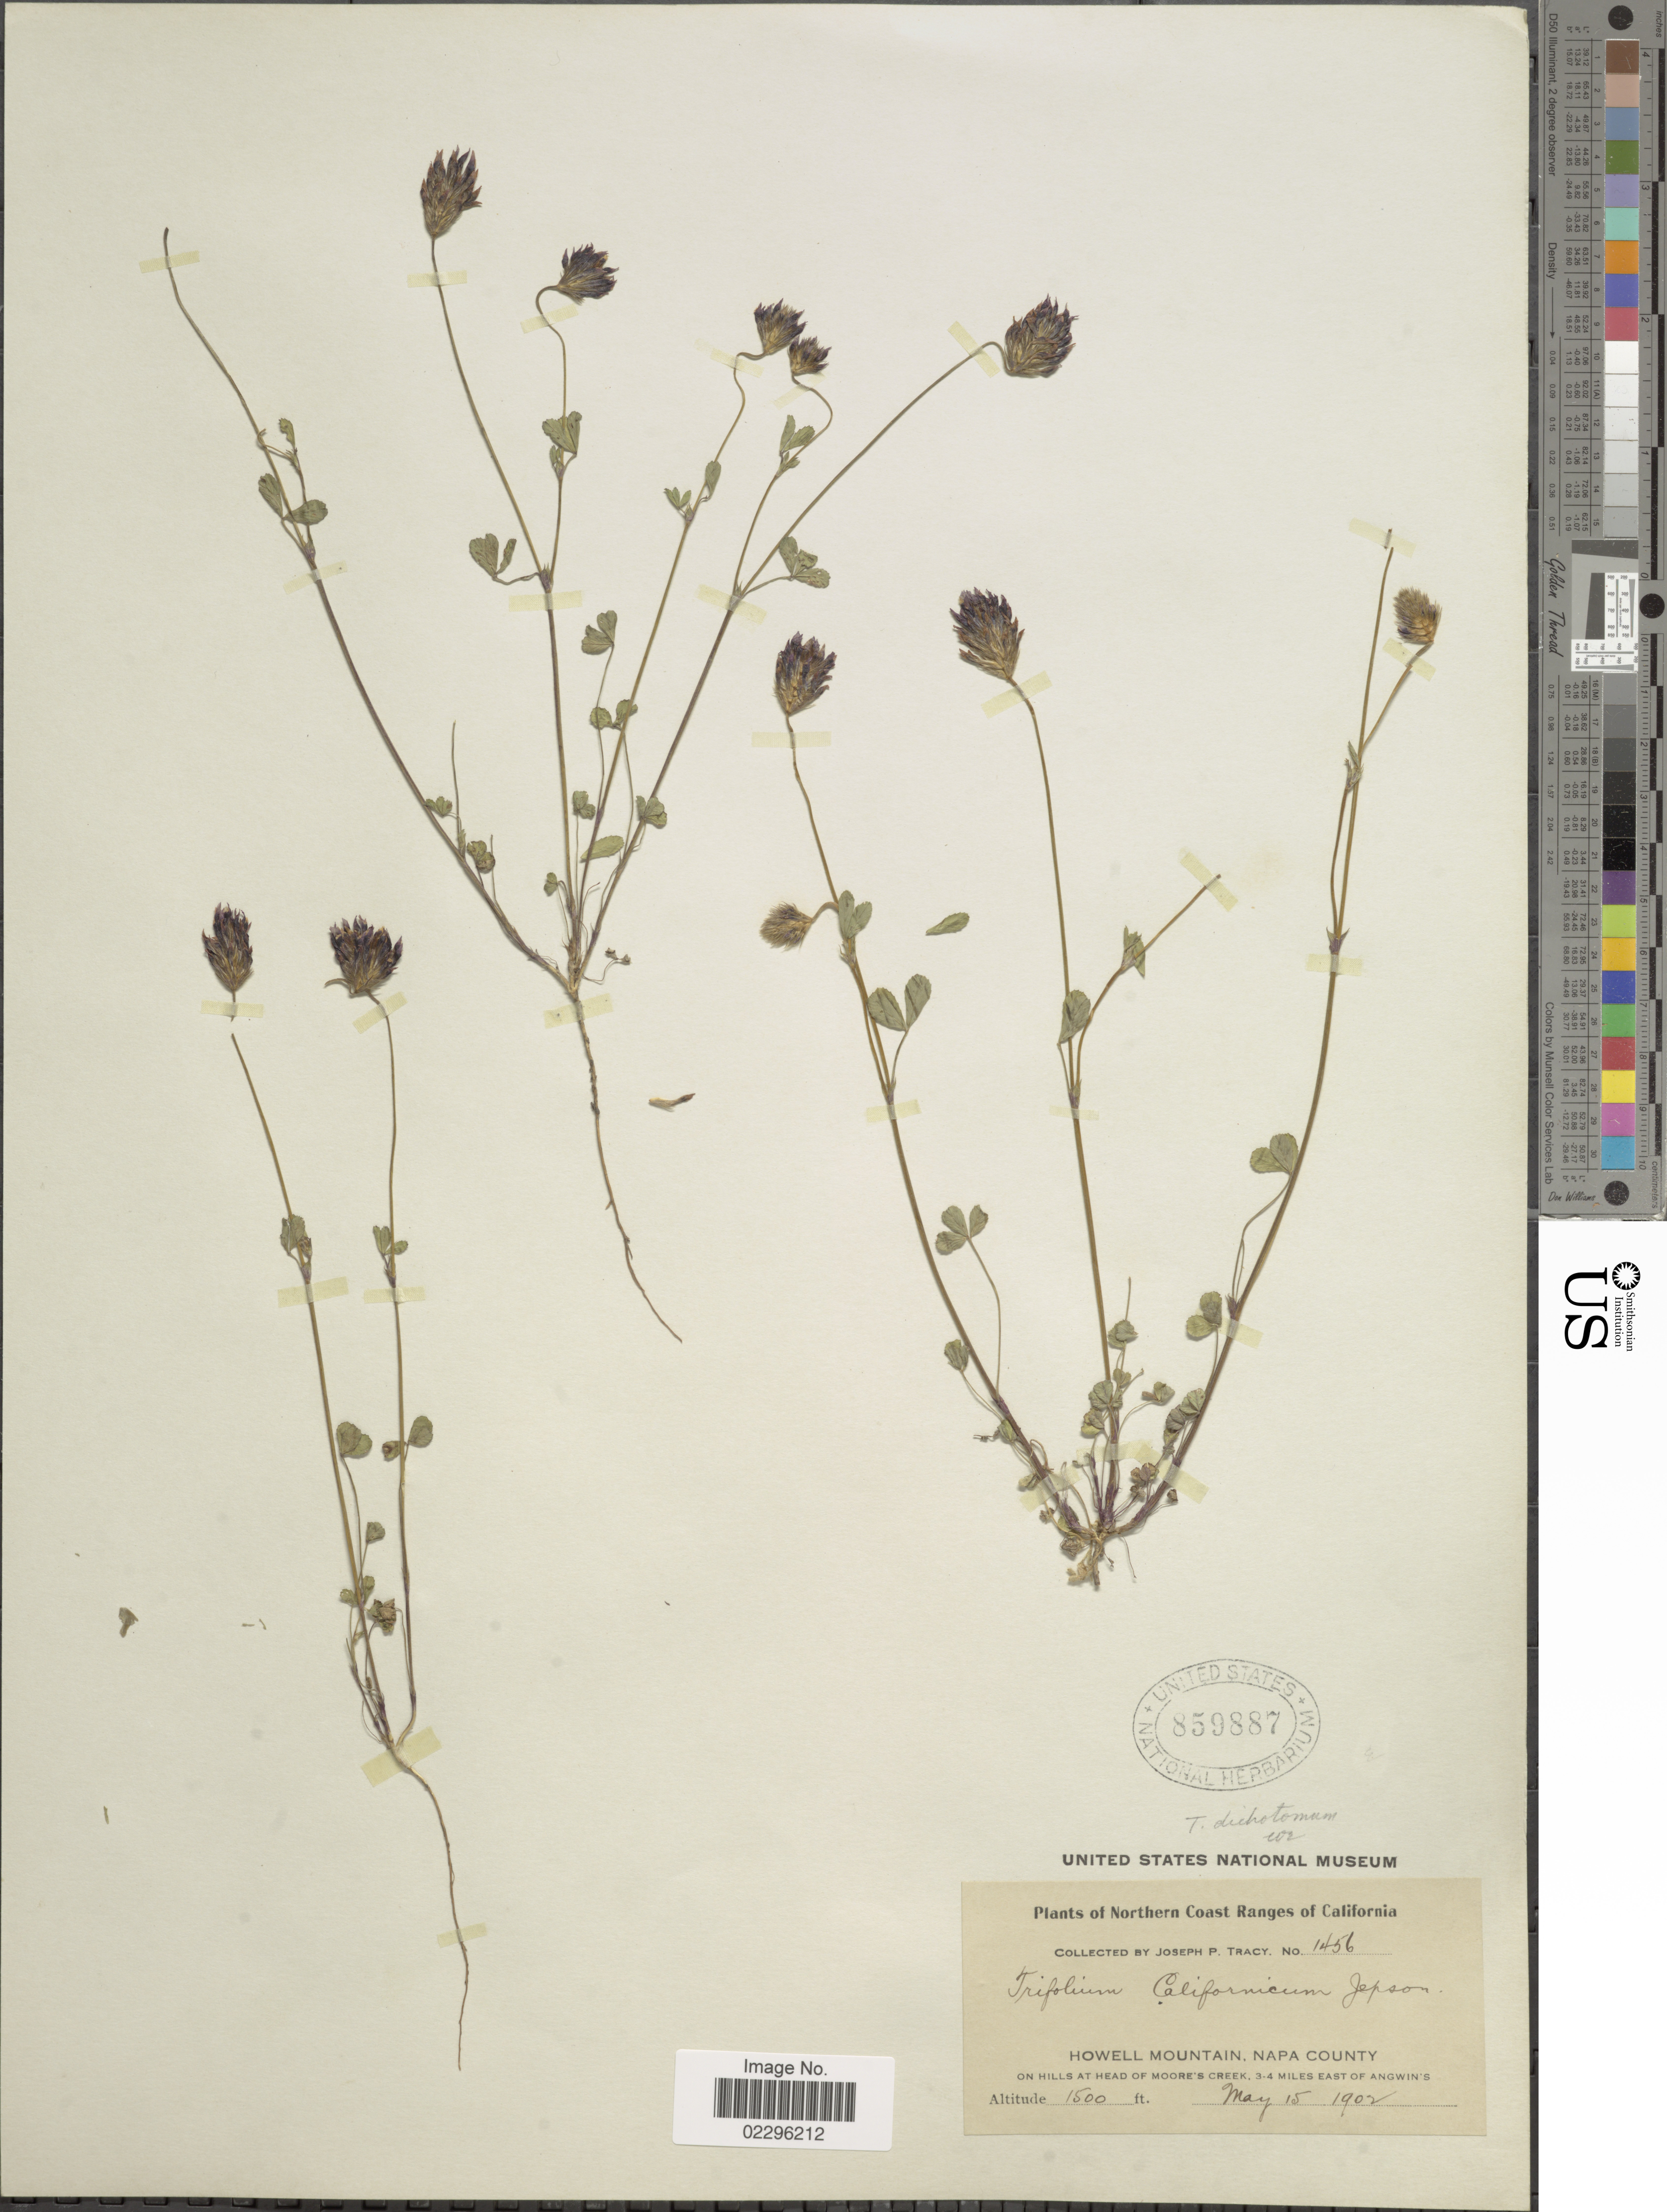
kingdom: Plantae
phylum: Tracheophyta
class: Magnoliopsida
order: Fabales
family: Fabaceae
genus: Trifolium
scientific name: Trifolium dichotomum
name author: Hook. & Arn.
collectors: J. Tracy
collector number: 1456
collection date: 1902-05-15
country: United States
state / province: California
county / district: Napa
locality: Norhtern Coast Ranges, Howell Mountain, Napa county, on hills at head of Moore's Creek, 3-4 miles east of Angwins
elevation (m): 457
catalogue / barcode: US 859887